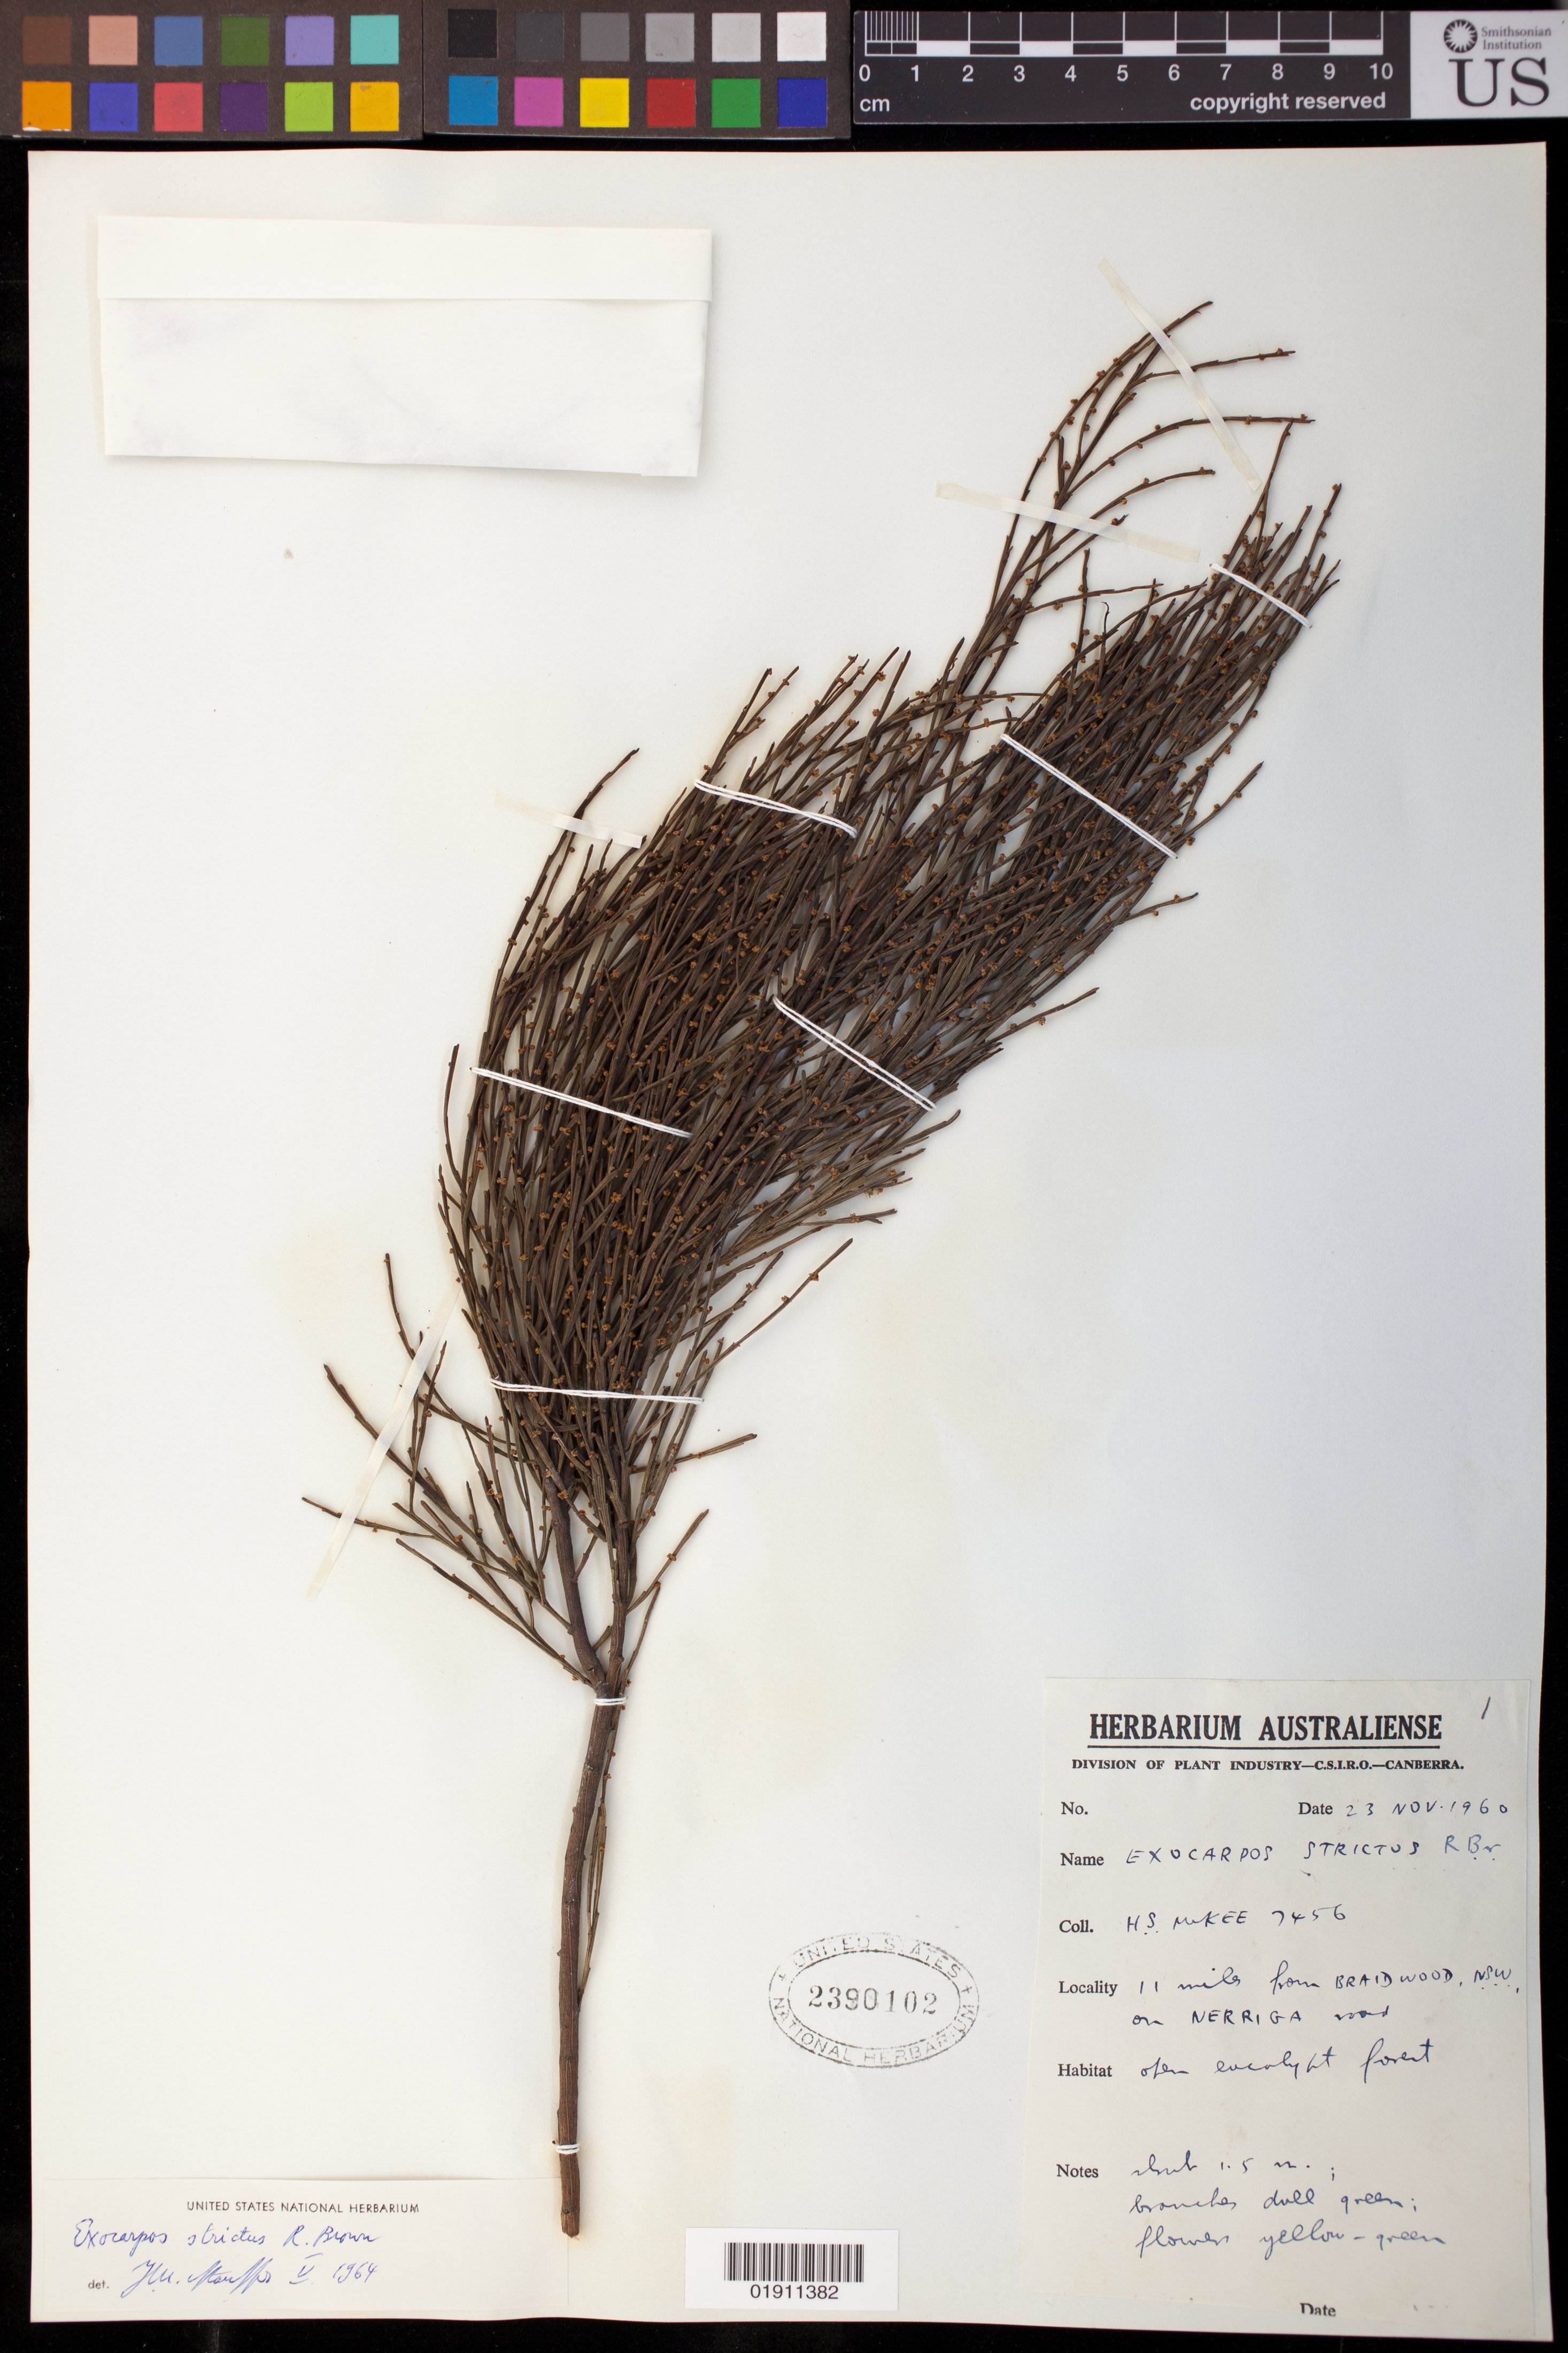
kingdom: Plantae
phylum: Tracheophyta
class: Magnoliopsida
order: Santalales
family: Santalaceae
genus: Exocarpos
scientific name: Exocarpos strictus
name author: R. Br.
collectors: H. S. McKee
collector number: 7456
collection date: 1960-11-23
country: Australia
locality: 11 miles from Braidwood, NSW, on Nerriga road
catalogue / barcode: US 2390102